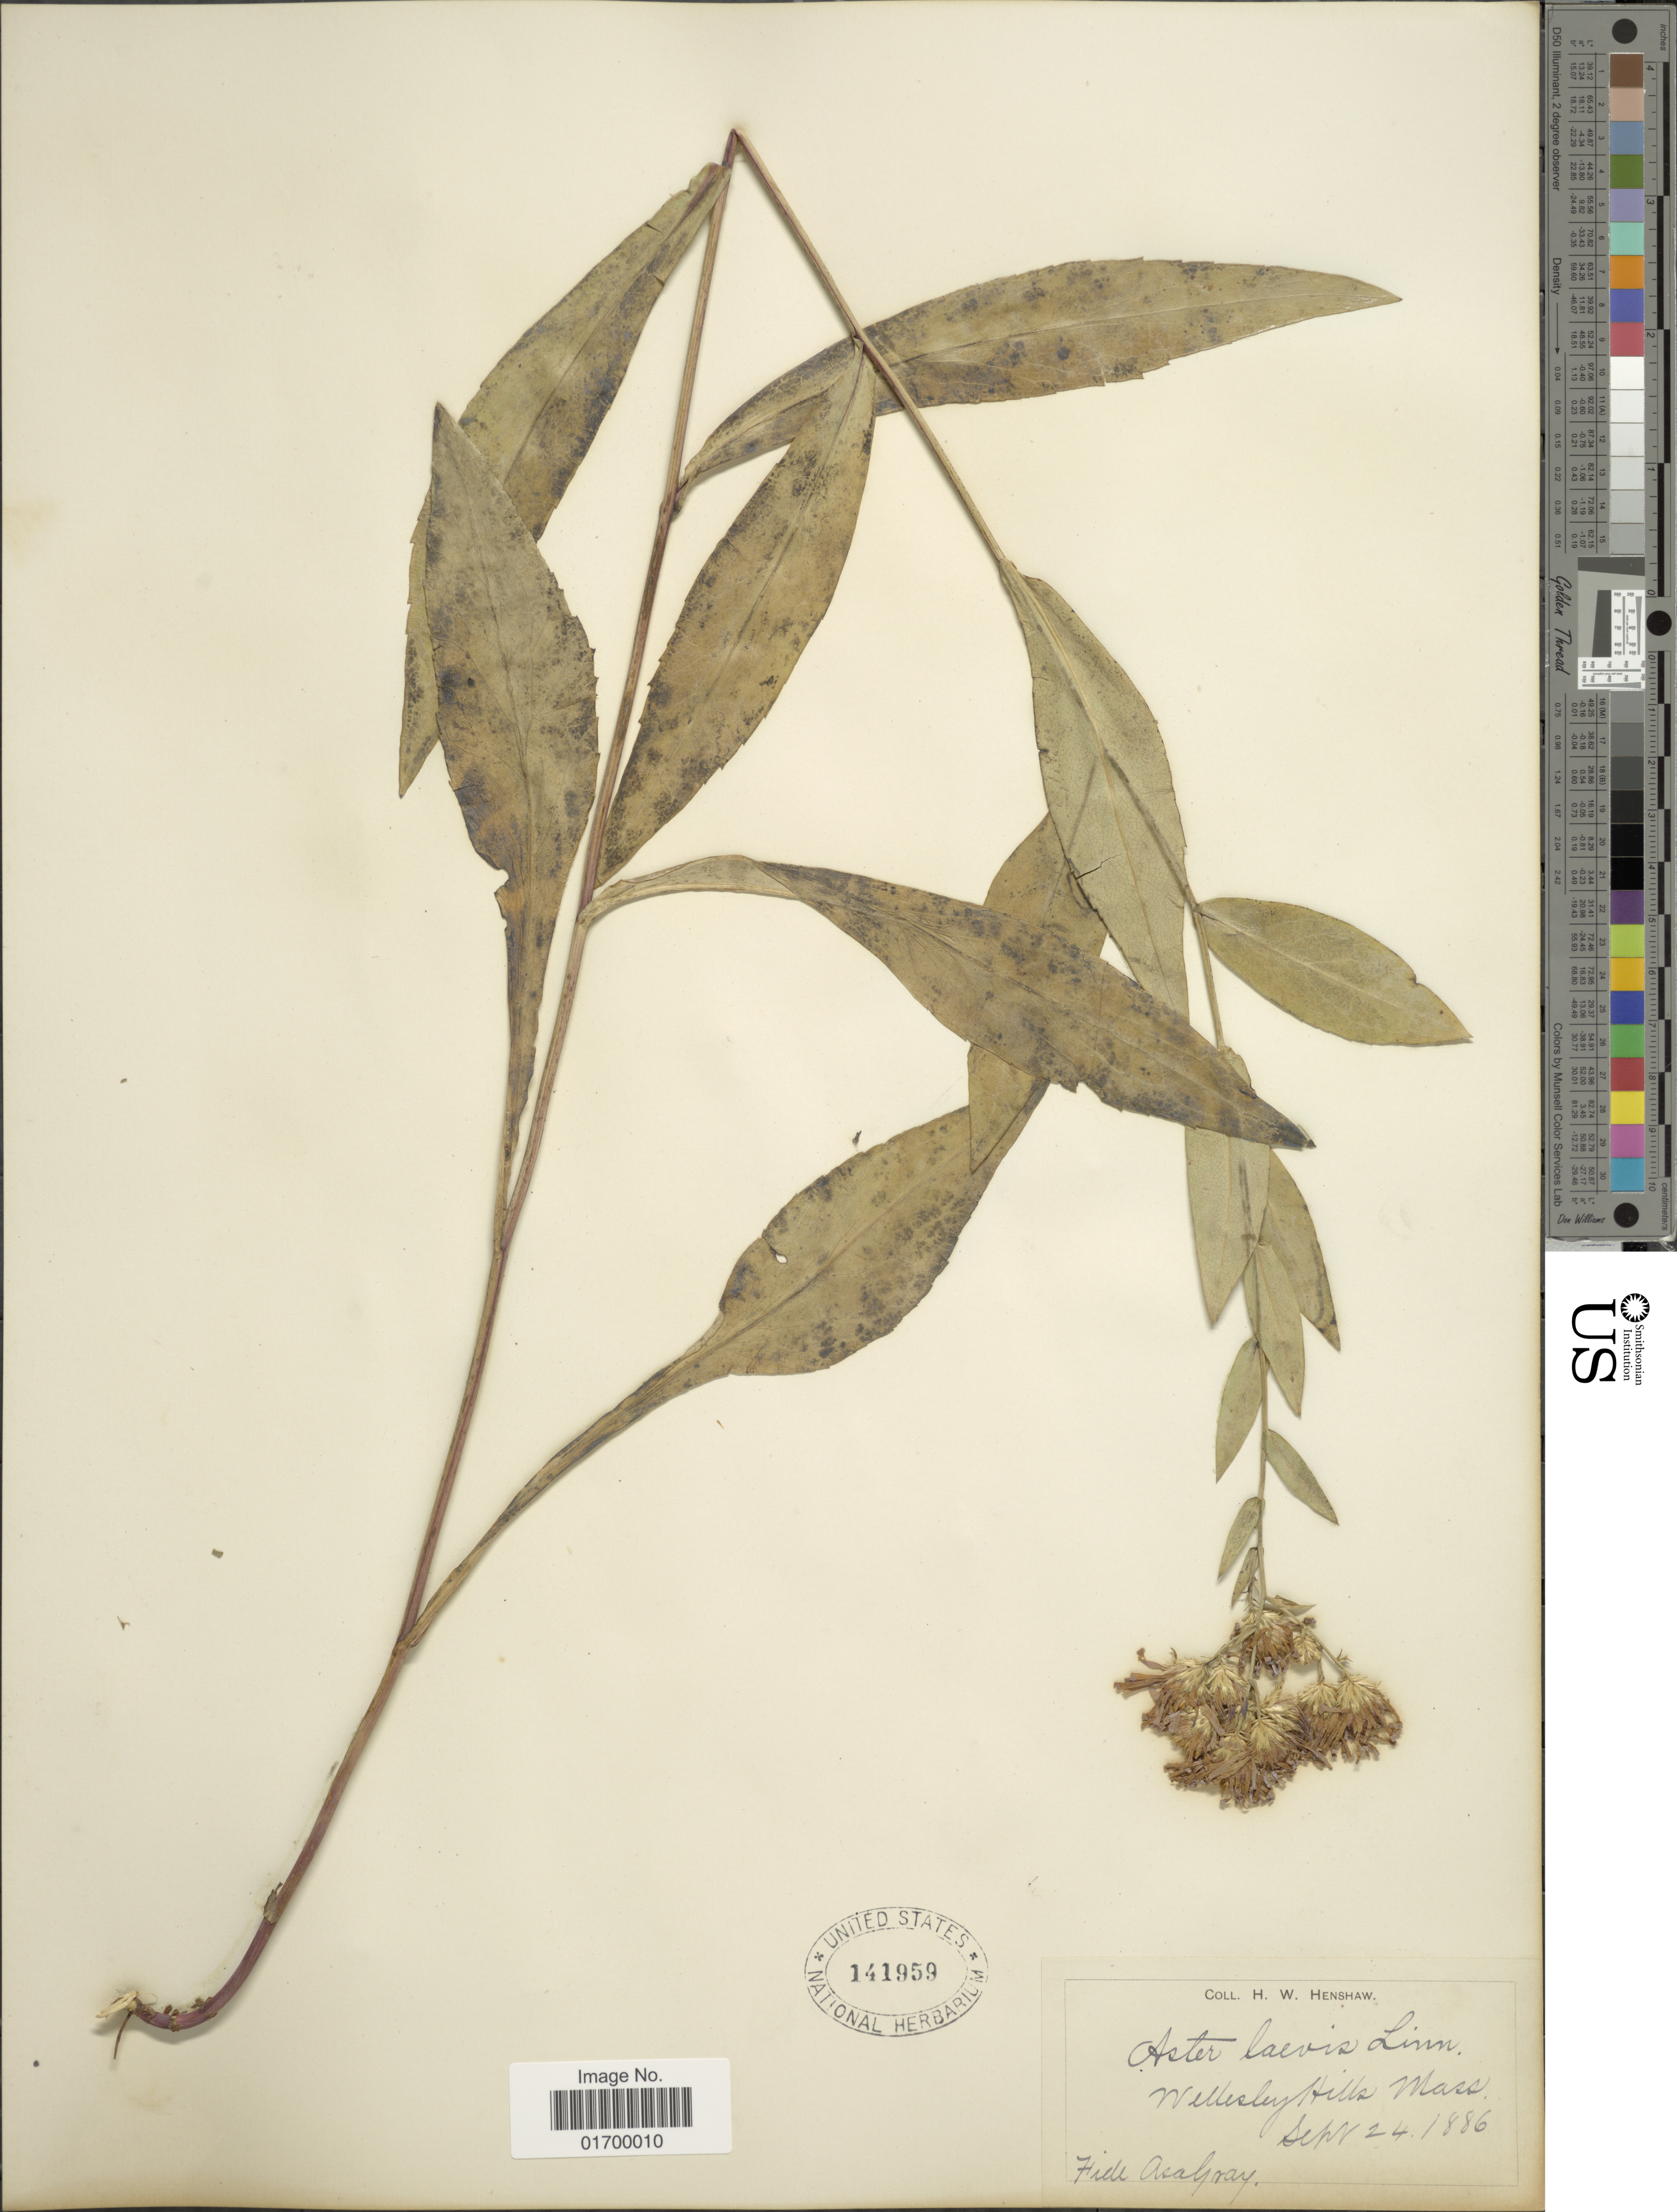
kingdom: Plantae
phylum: Tracheophyta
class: Magnoliopsida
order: Asterales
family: Asteraceae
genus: Symphyotrichum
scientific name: Symphyotrichum laeve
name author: (L.) Á. Löve & D. Löve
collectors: A. Gray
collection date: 1886-09-24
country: United States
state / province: Massachusetts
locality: Wellesley Hills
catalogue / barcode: US 141959